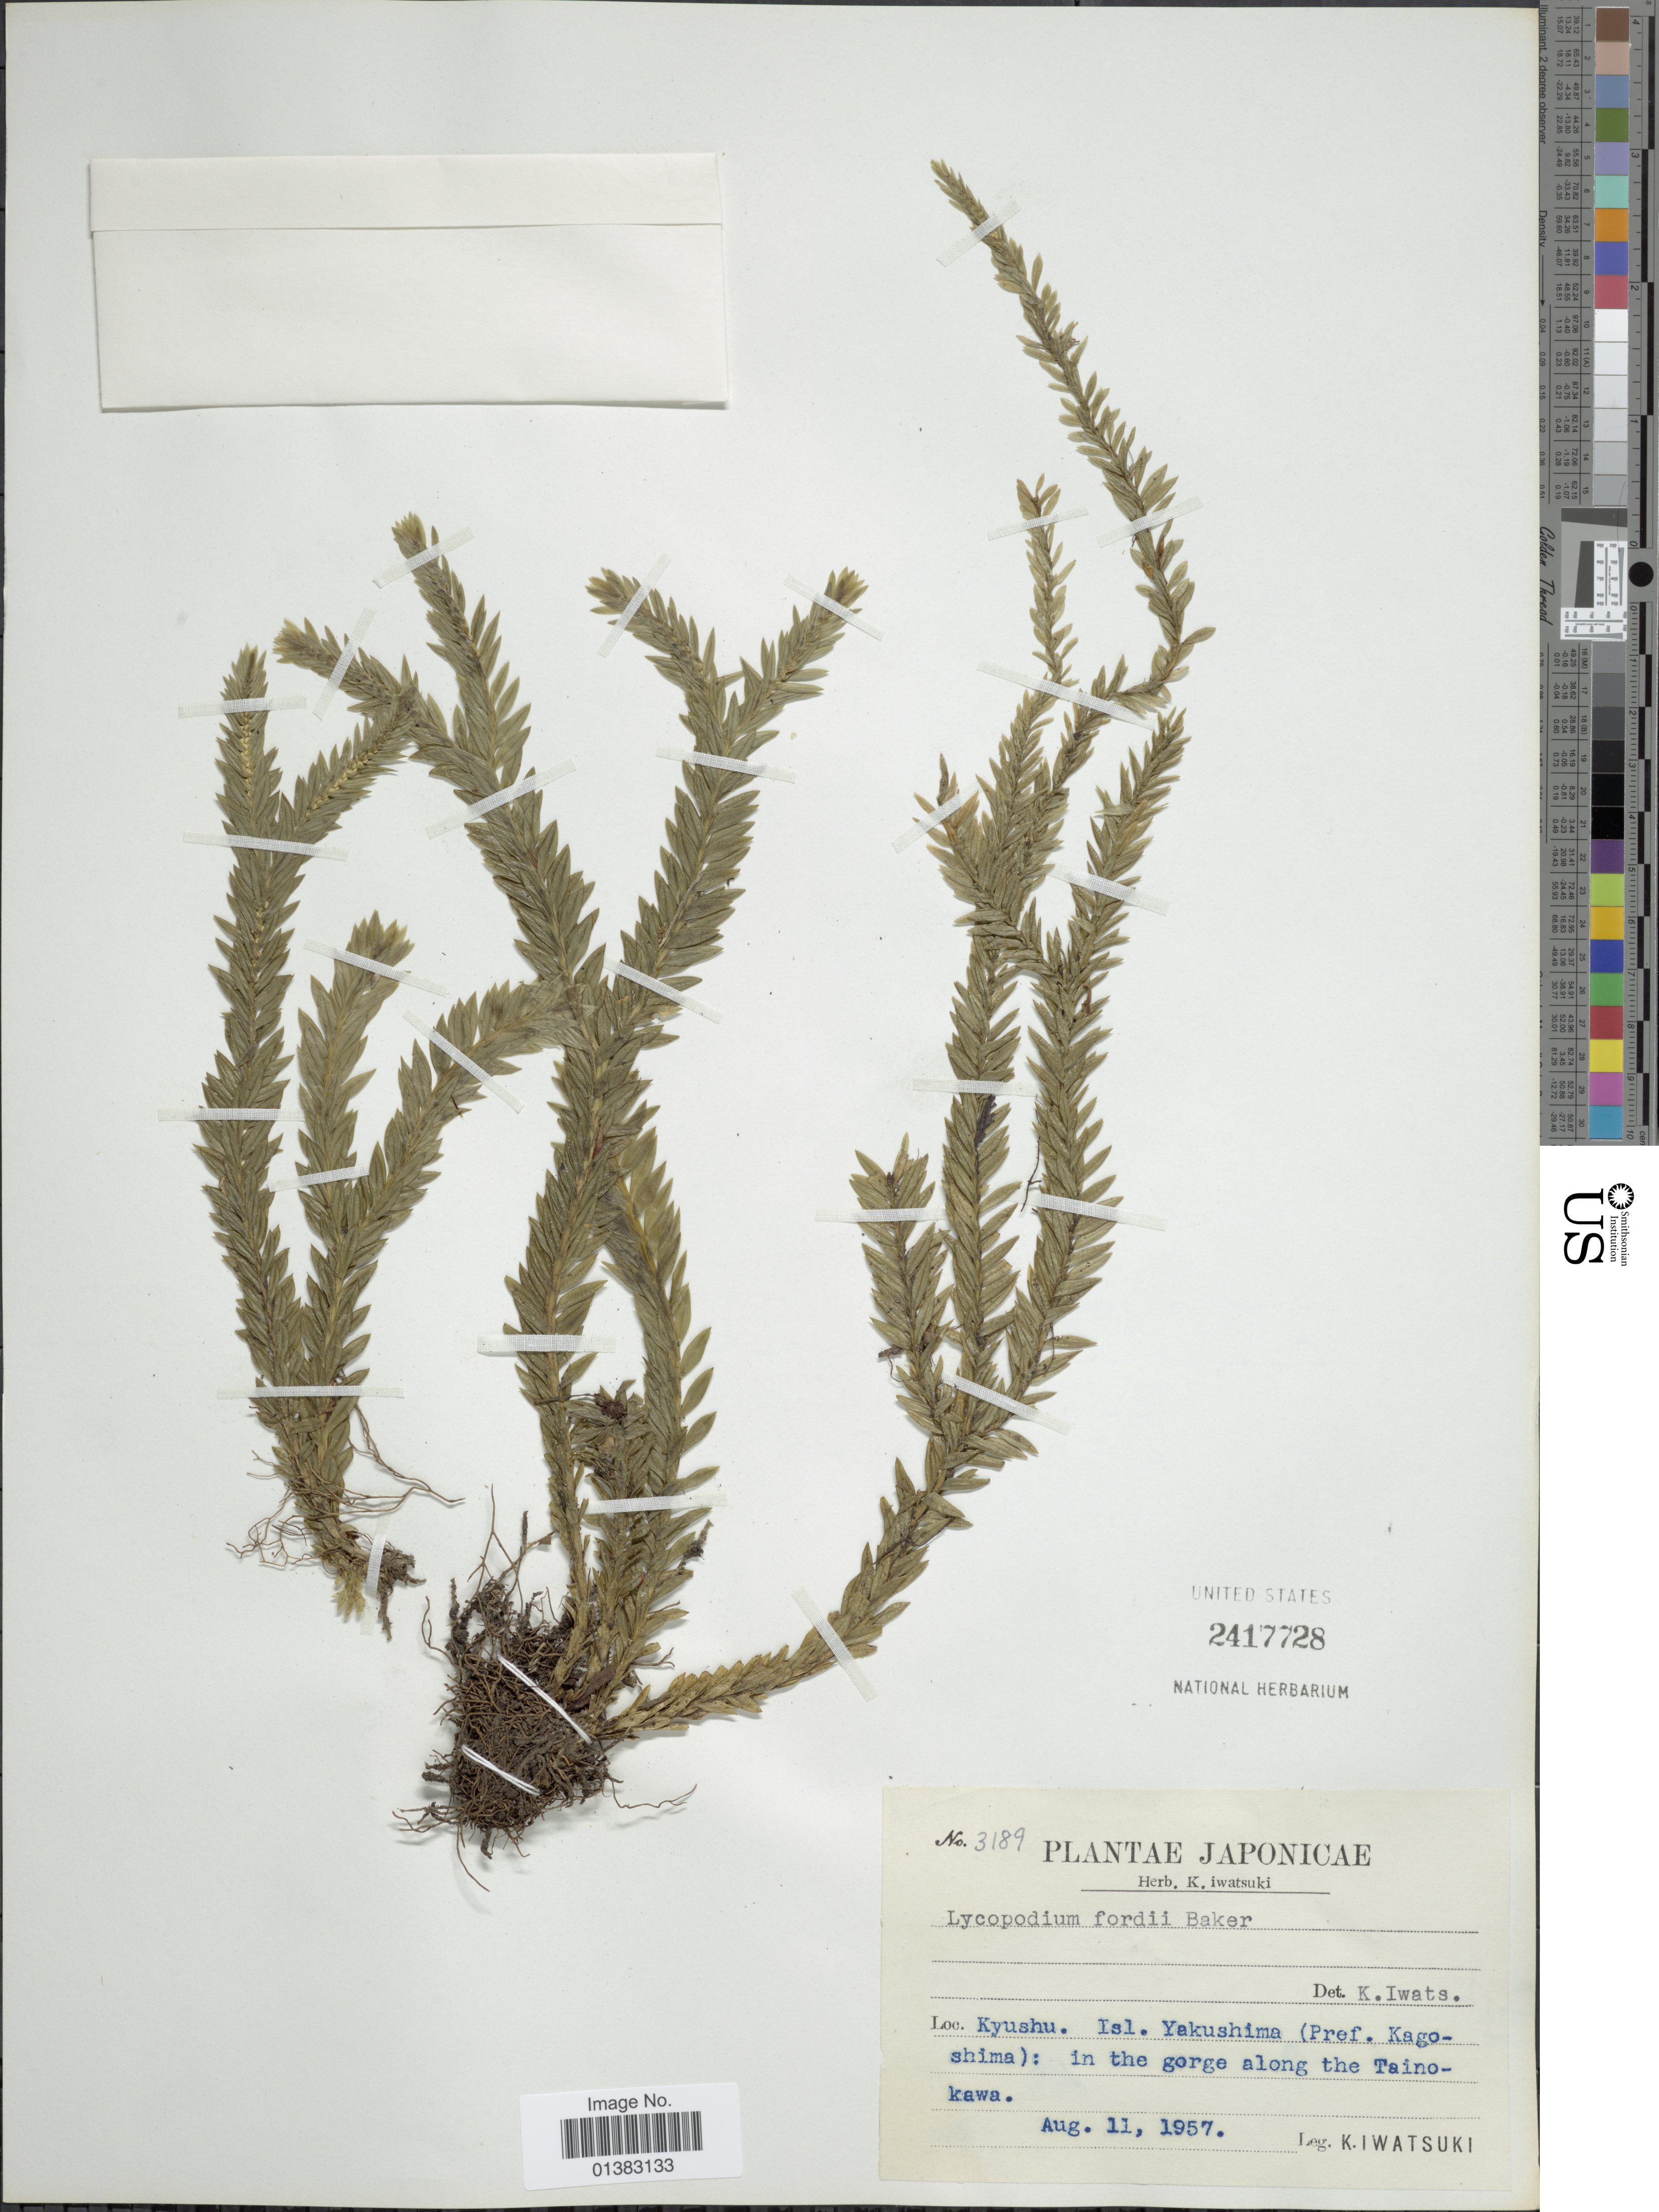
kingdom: Plantae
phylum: Tracheophyta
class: Lycopodiopsida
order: Lycopodiales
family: Lycopodiaceae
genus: Phlegmariurus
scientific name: Phlegmariurus fordii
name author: (Baker) Ching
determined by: Field, A. R.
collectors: K. Iwatsuki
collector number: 3189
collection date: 1957-08-11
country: Japan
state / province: Kagosima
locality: Kyushu. Isl. Yakushima (Pref. Kagoshima): in the gorge along the Tainokawa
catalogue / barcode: US 2417728